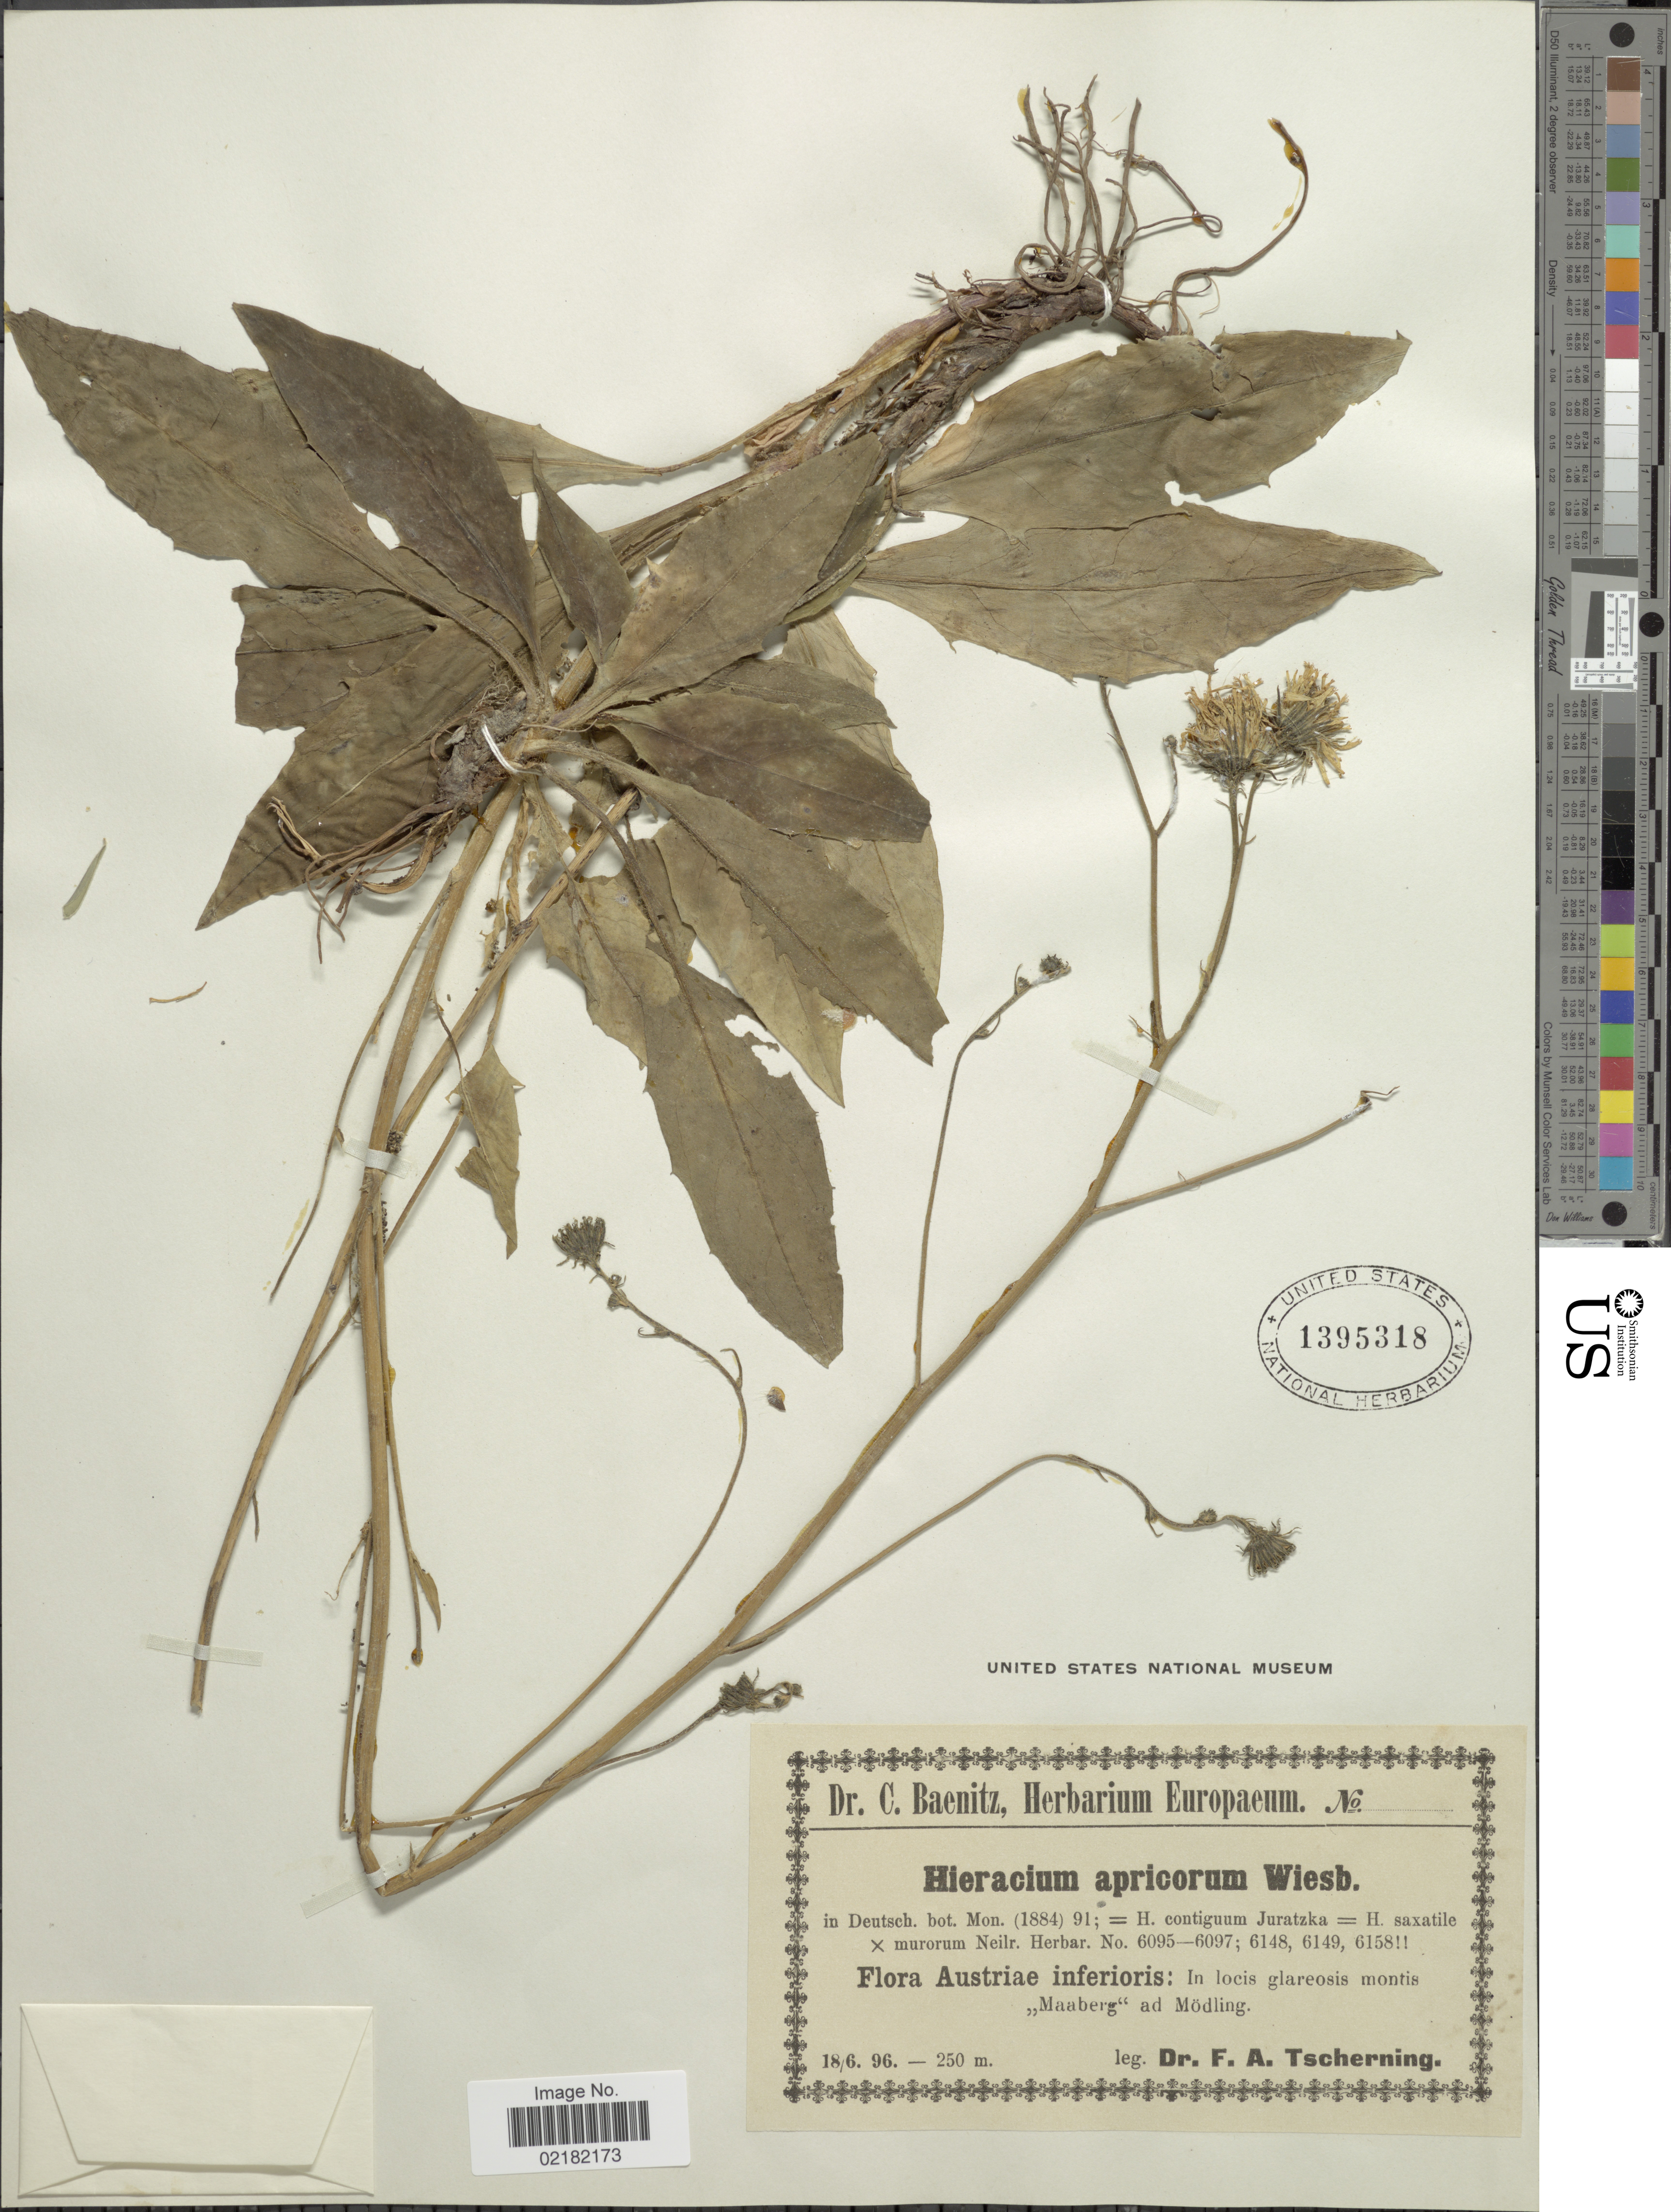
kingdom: Plantae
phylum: Tracheophyta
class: Magnoliopsida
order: Asterales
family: Asteraceae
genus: Hieracium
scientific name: Hieracium apricorum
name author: Dichtl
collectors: F. A. Tscherning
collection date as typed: Transcribed d/m/y: 18/6/96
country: Austria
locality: Austriae inferioris: in locis glareosis montis "Maaberg"ad Modling.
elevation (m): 250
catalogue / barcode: US 1395318